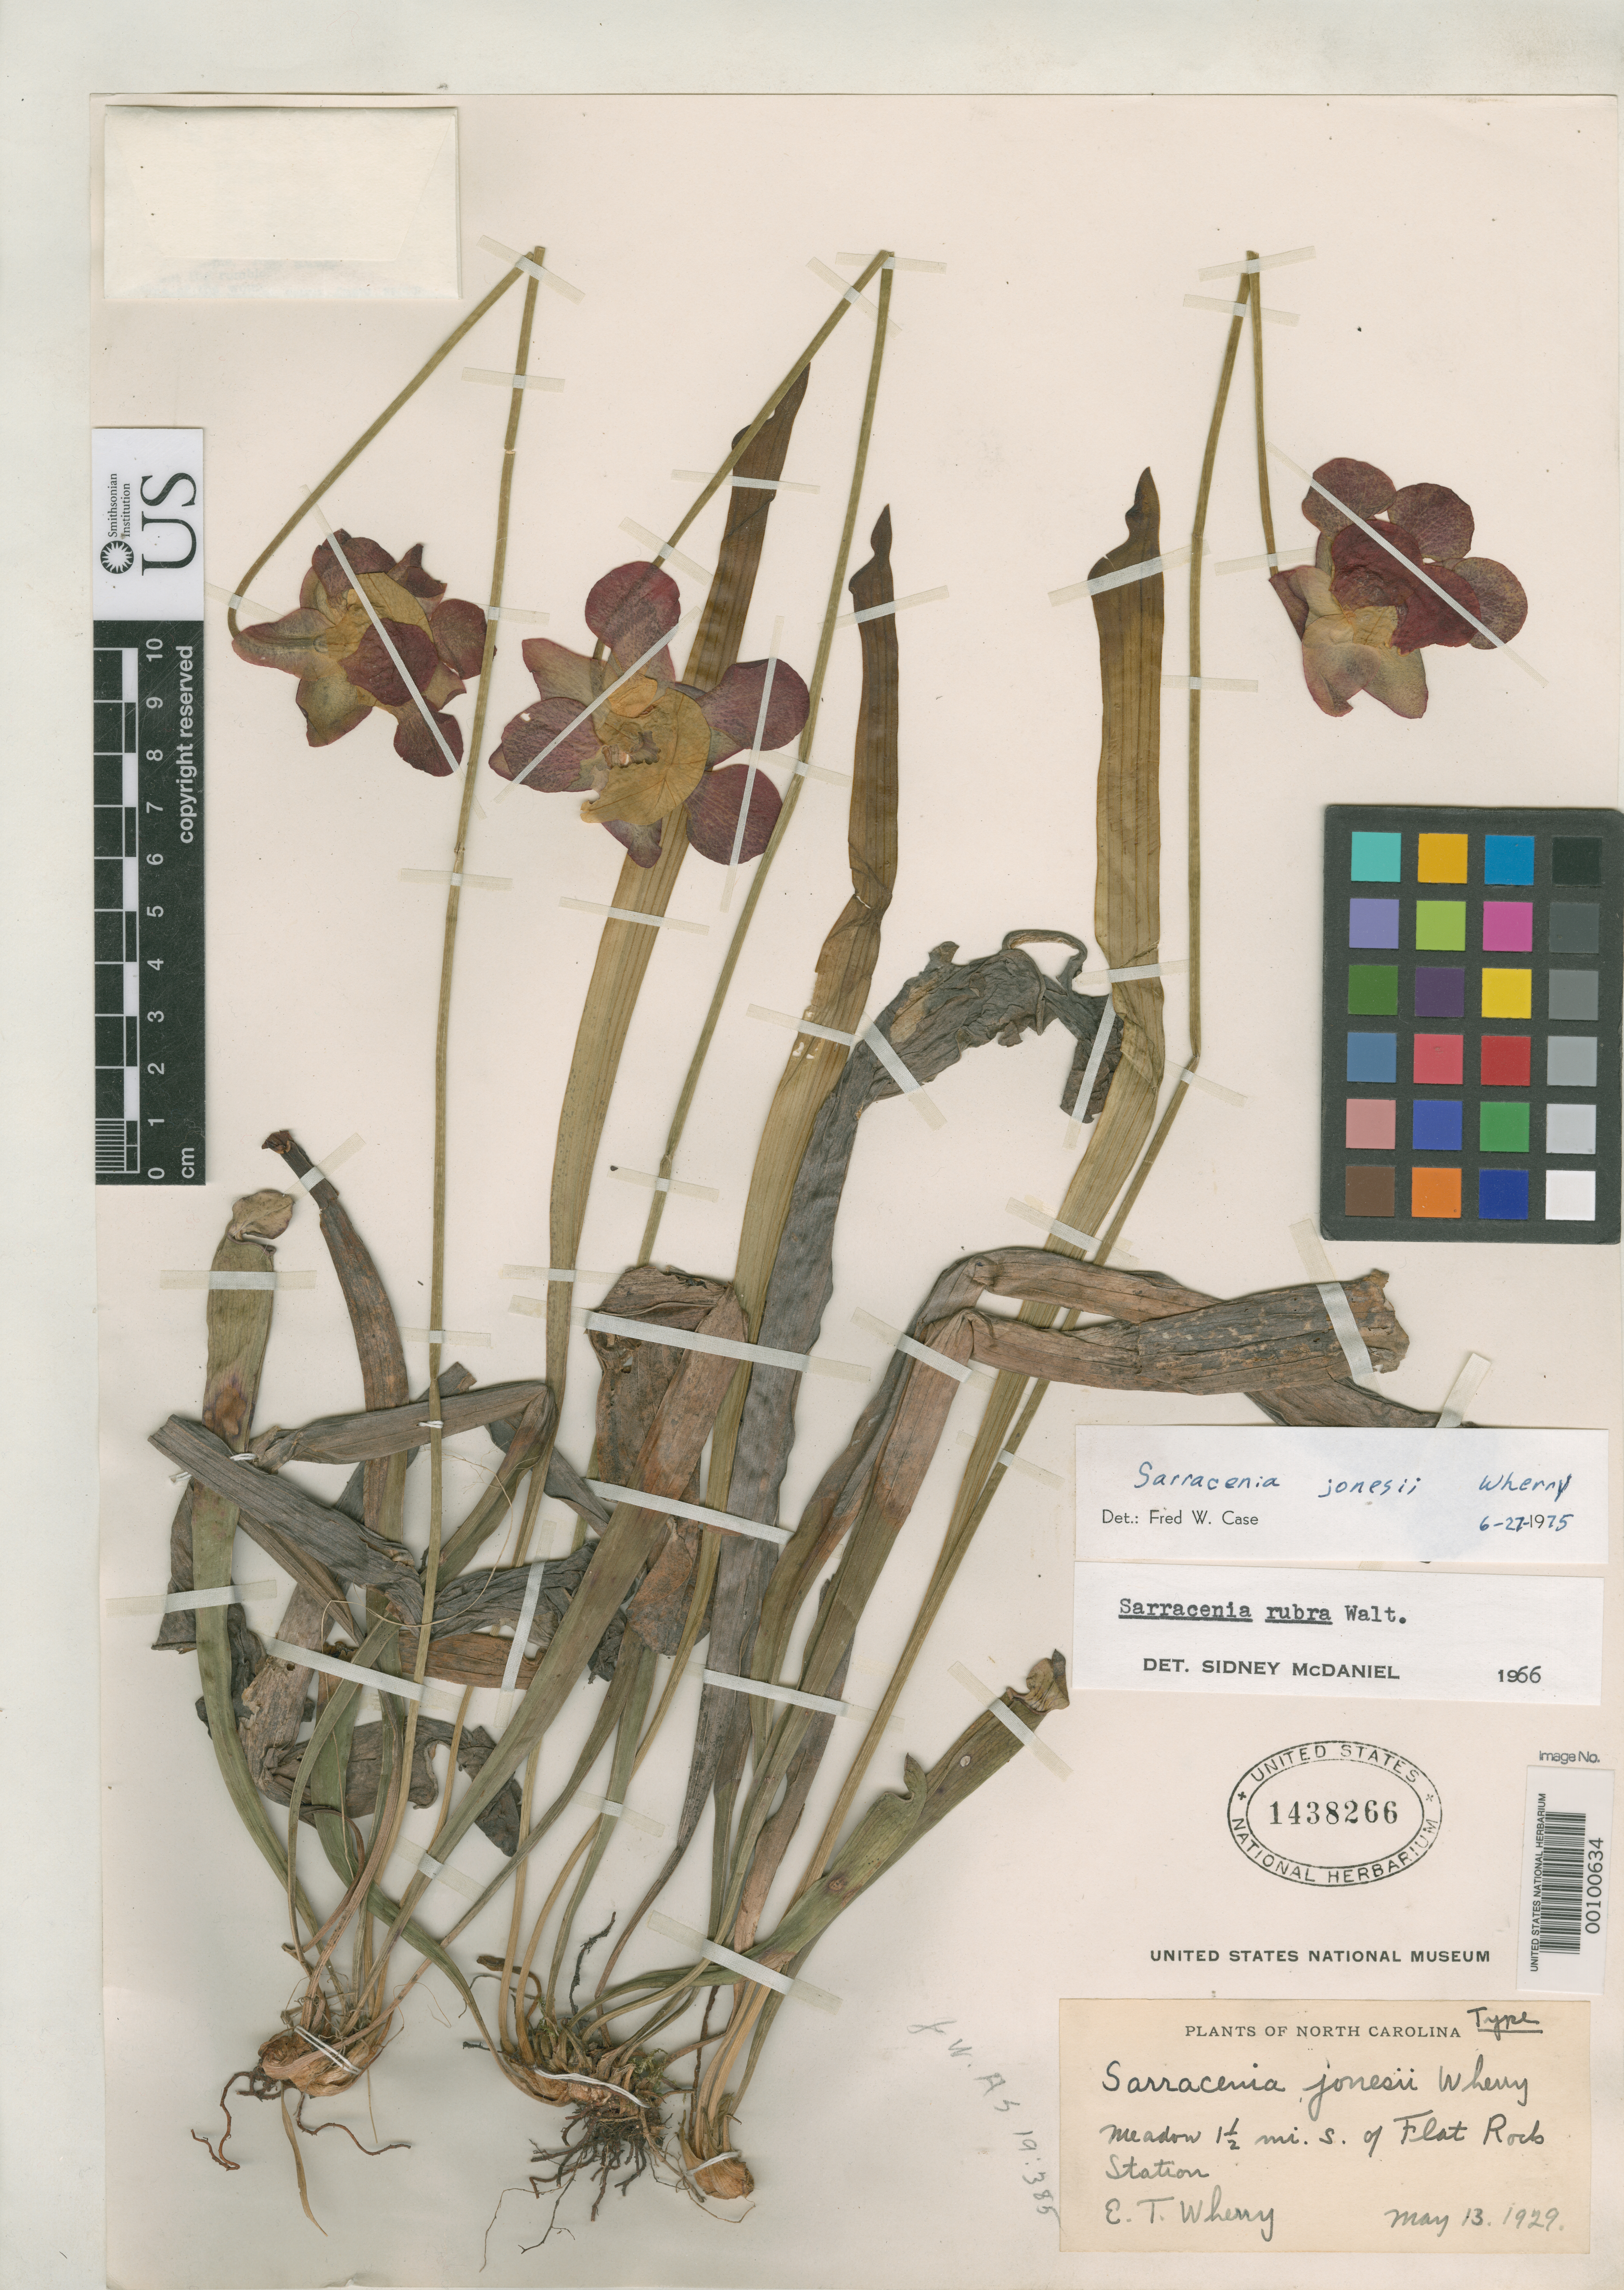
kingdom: Plantae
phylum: Tracheophyta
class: Magnoliopsida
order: Ericales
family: Sarraceniaceae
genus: Sarracenia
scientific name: Sarracenia jonesii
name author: Wherry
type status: Holotype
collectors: E. T. Wherry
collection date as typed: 13 May 1929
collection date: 1929-05-13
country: United States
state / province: North Carolina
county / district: Henderson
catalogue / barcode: US 1438266